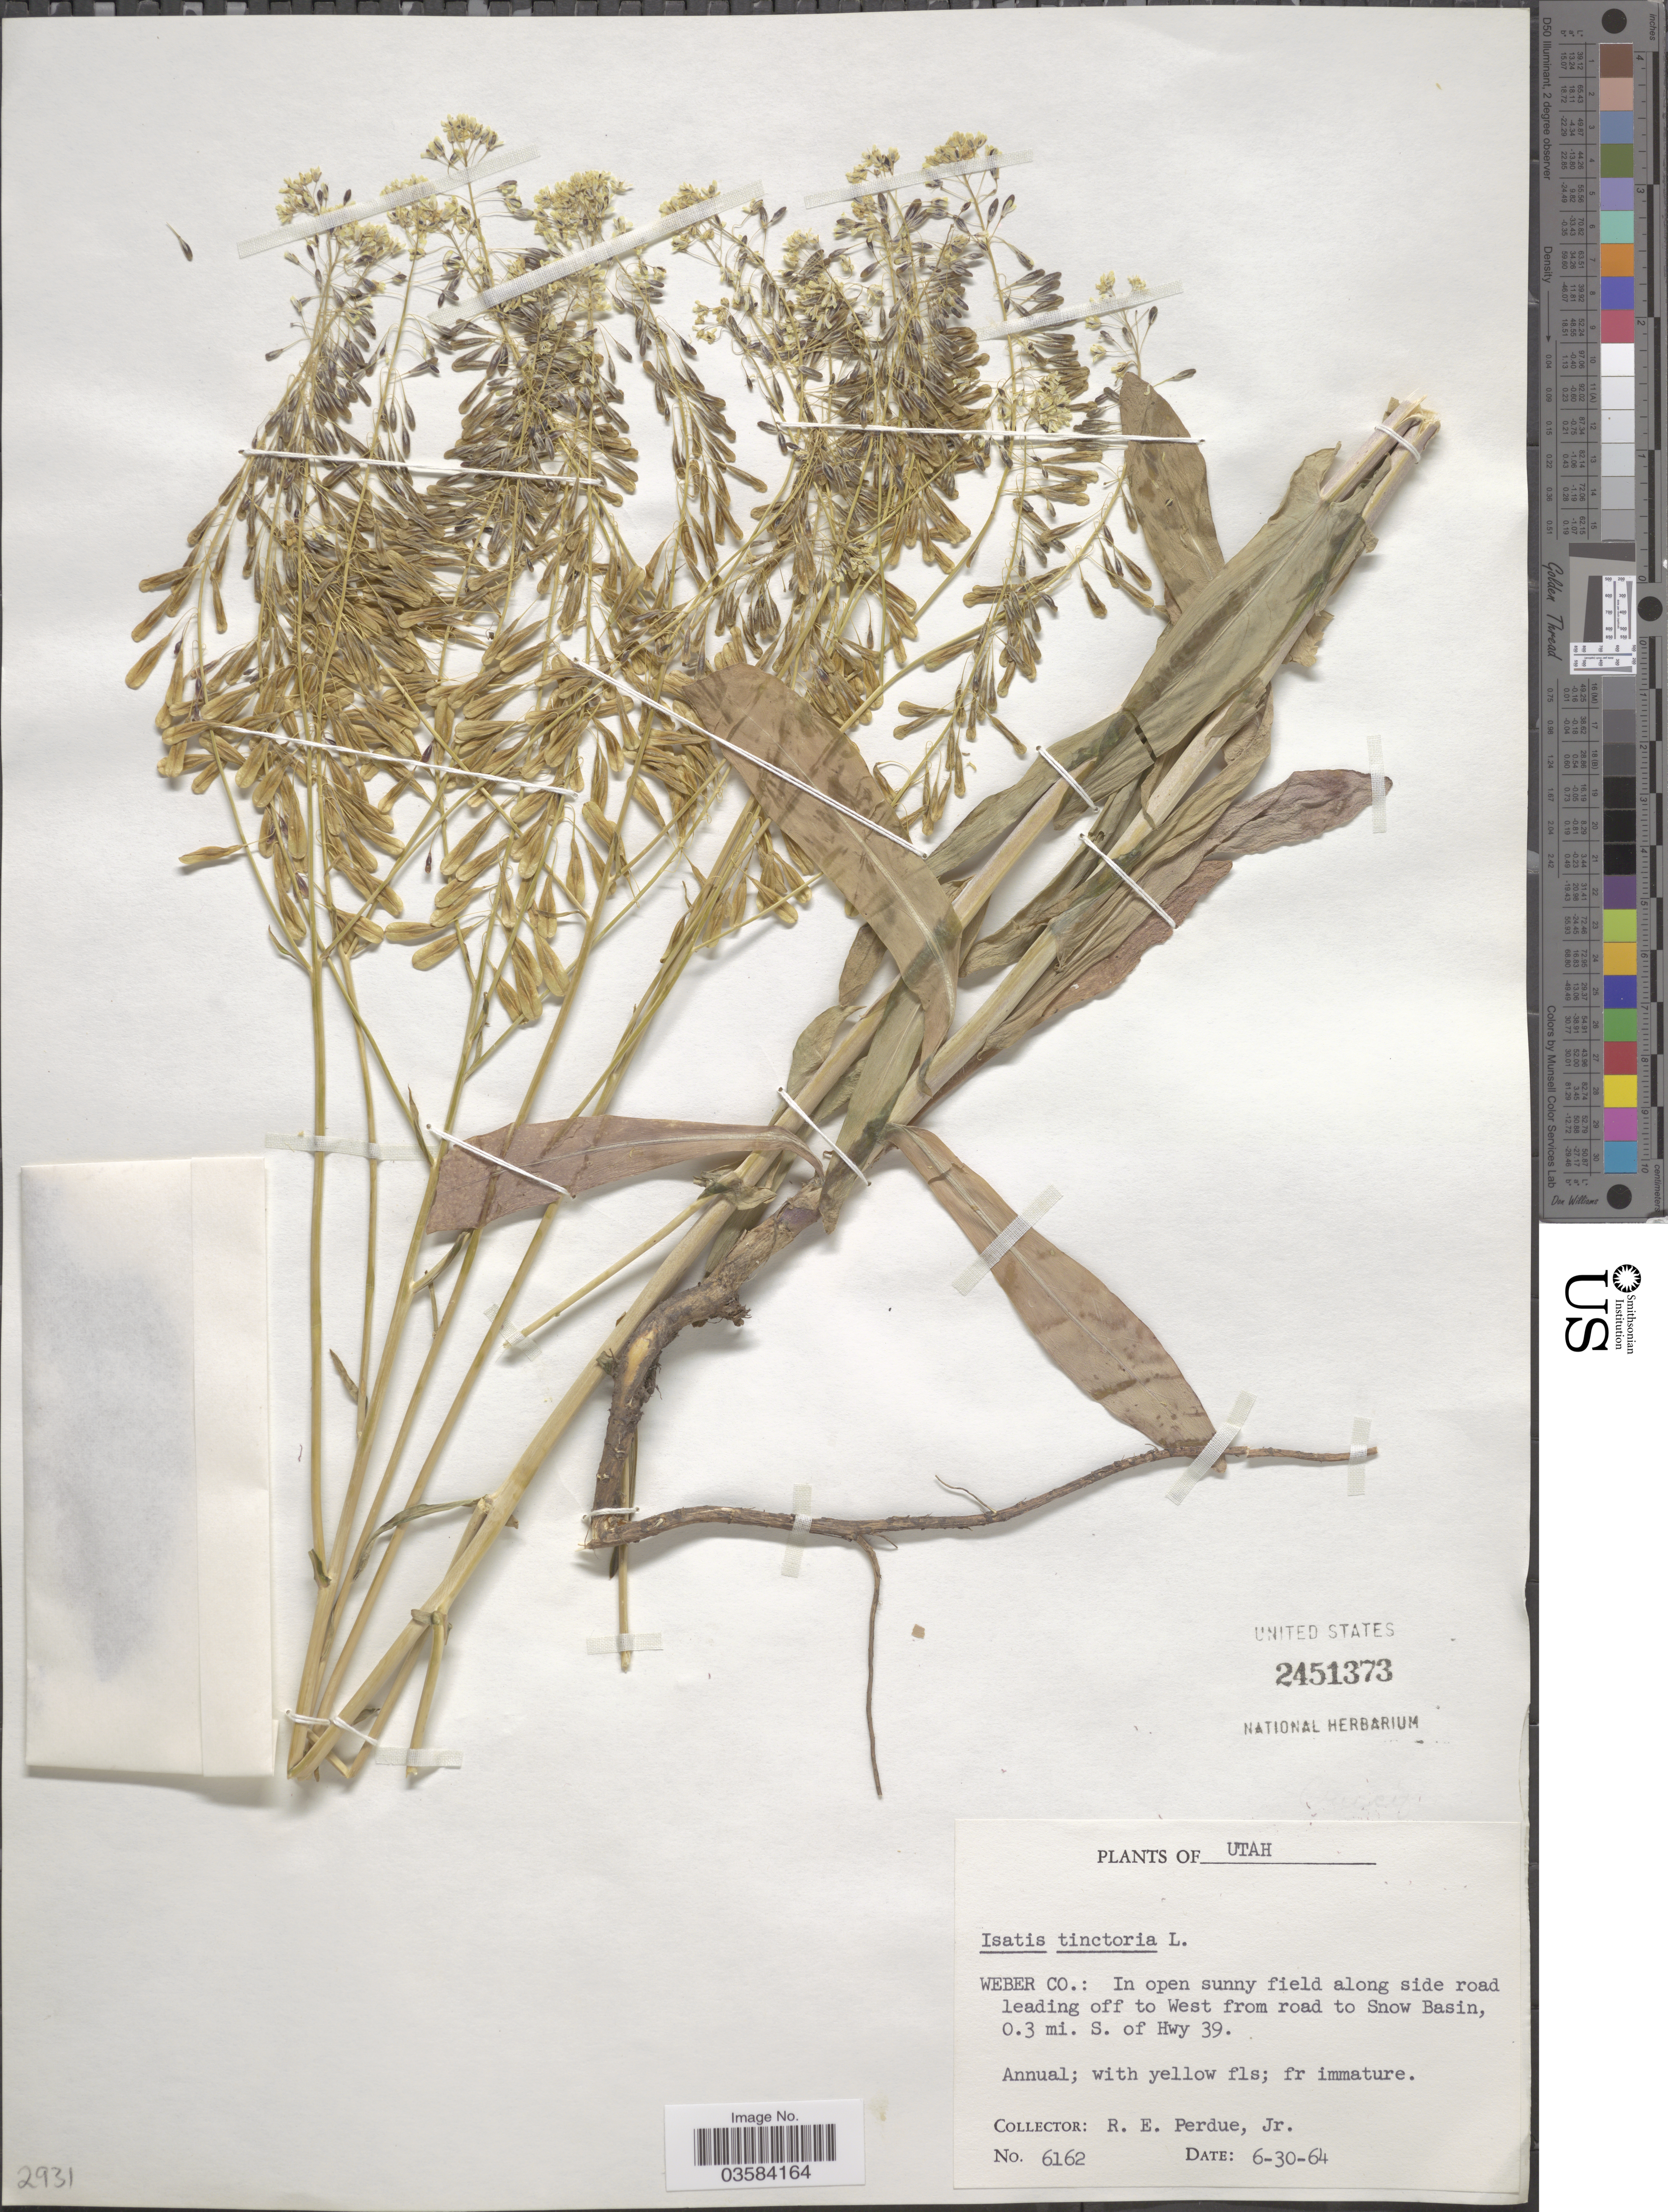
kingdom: Plantae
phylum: Tracheophyta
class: Magnoliopsida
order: Brassicales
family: Brassicaceae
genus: Isatis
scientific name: Isatis tinctoria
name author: L.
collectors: R. E. Perdue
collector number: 6162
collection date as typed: Transcribed d/m/y: 30/6/64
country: United States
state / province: Utah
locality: Weber Co.: In open sunny field along side road leading off to West from road to Snow Basin, 0.3 mi. S. of Hwy 39.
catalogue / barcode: US 2451373